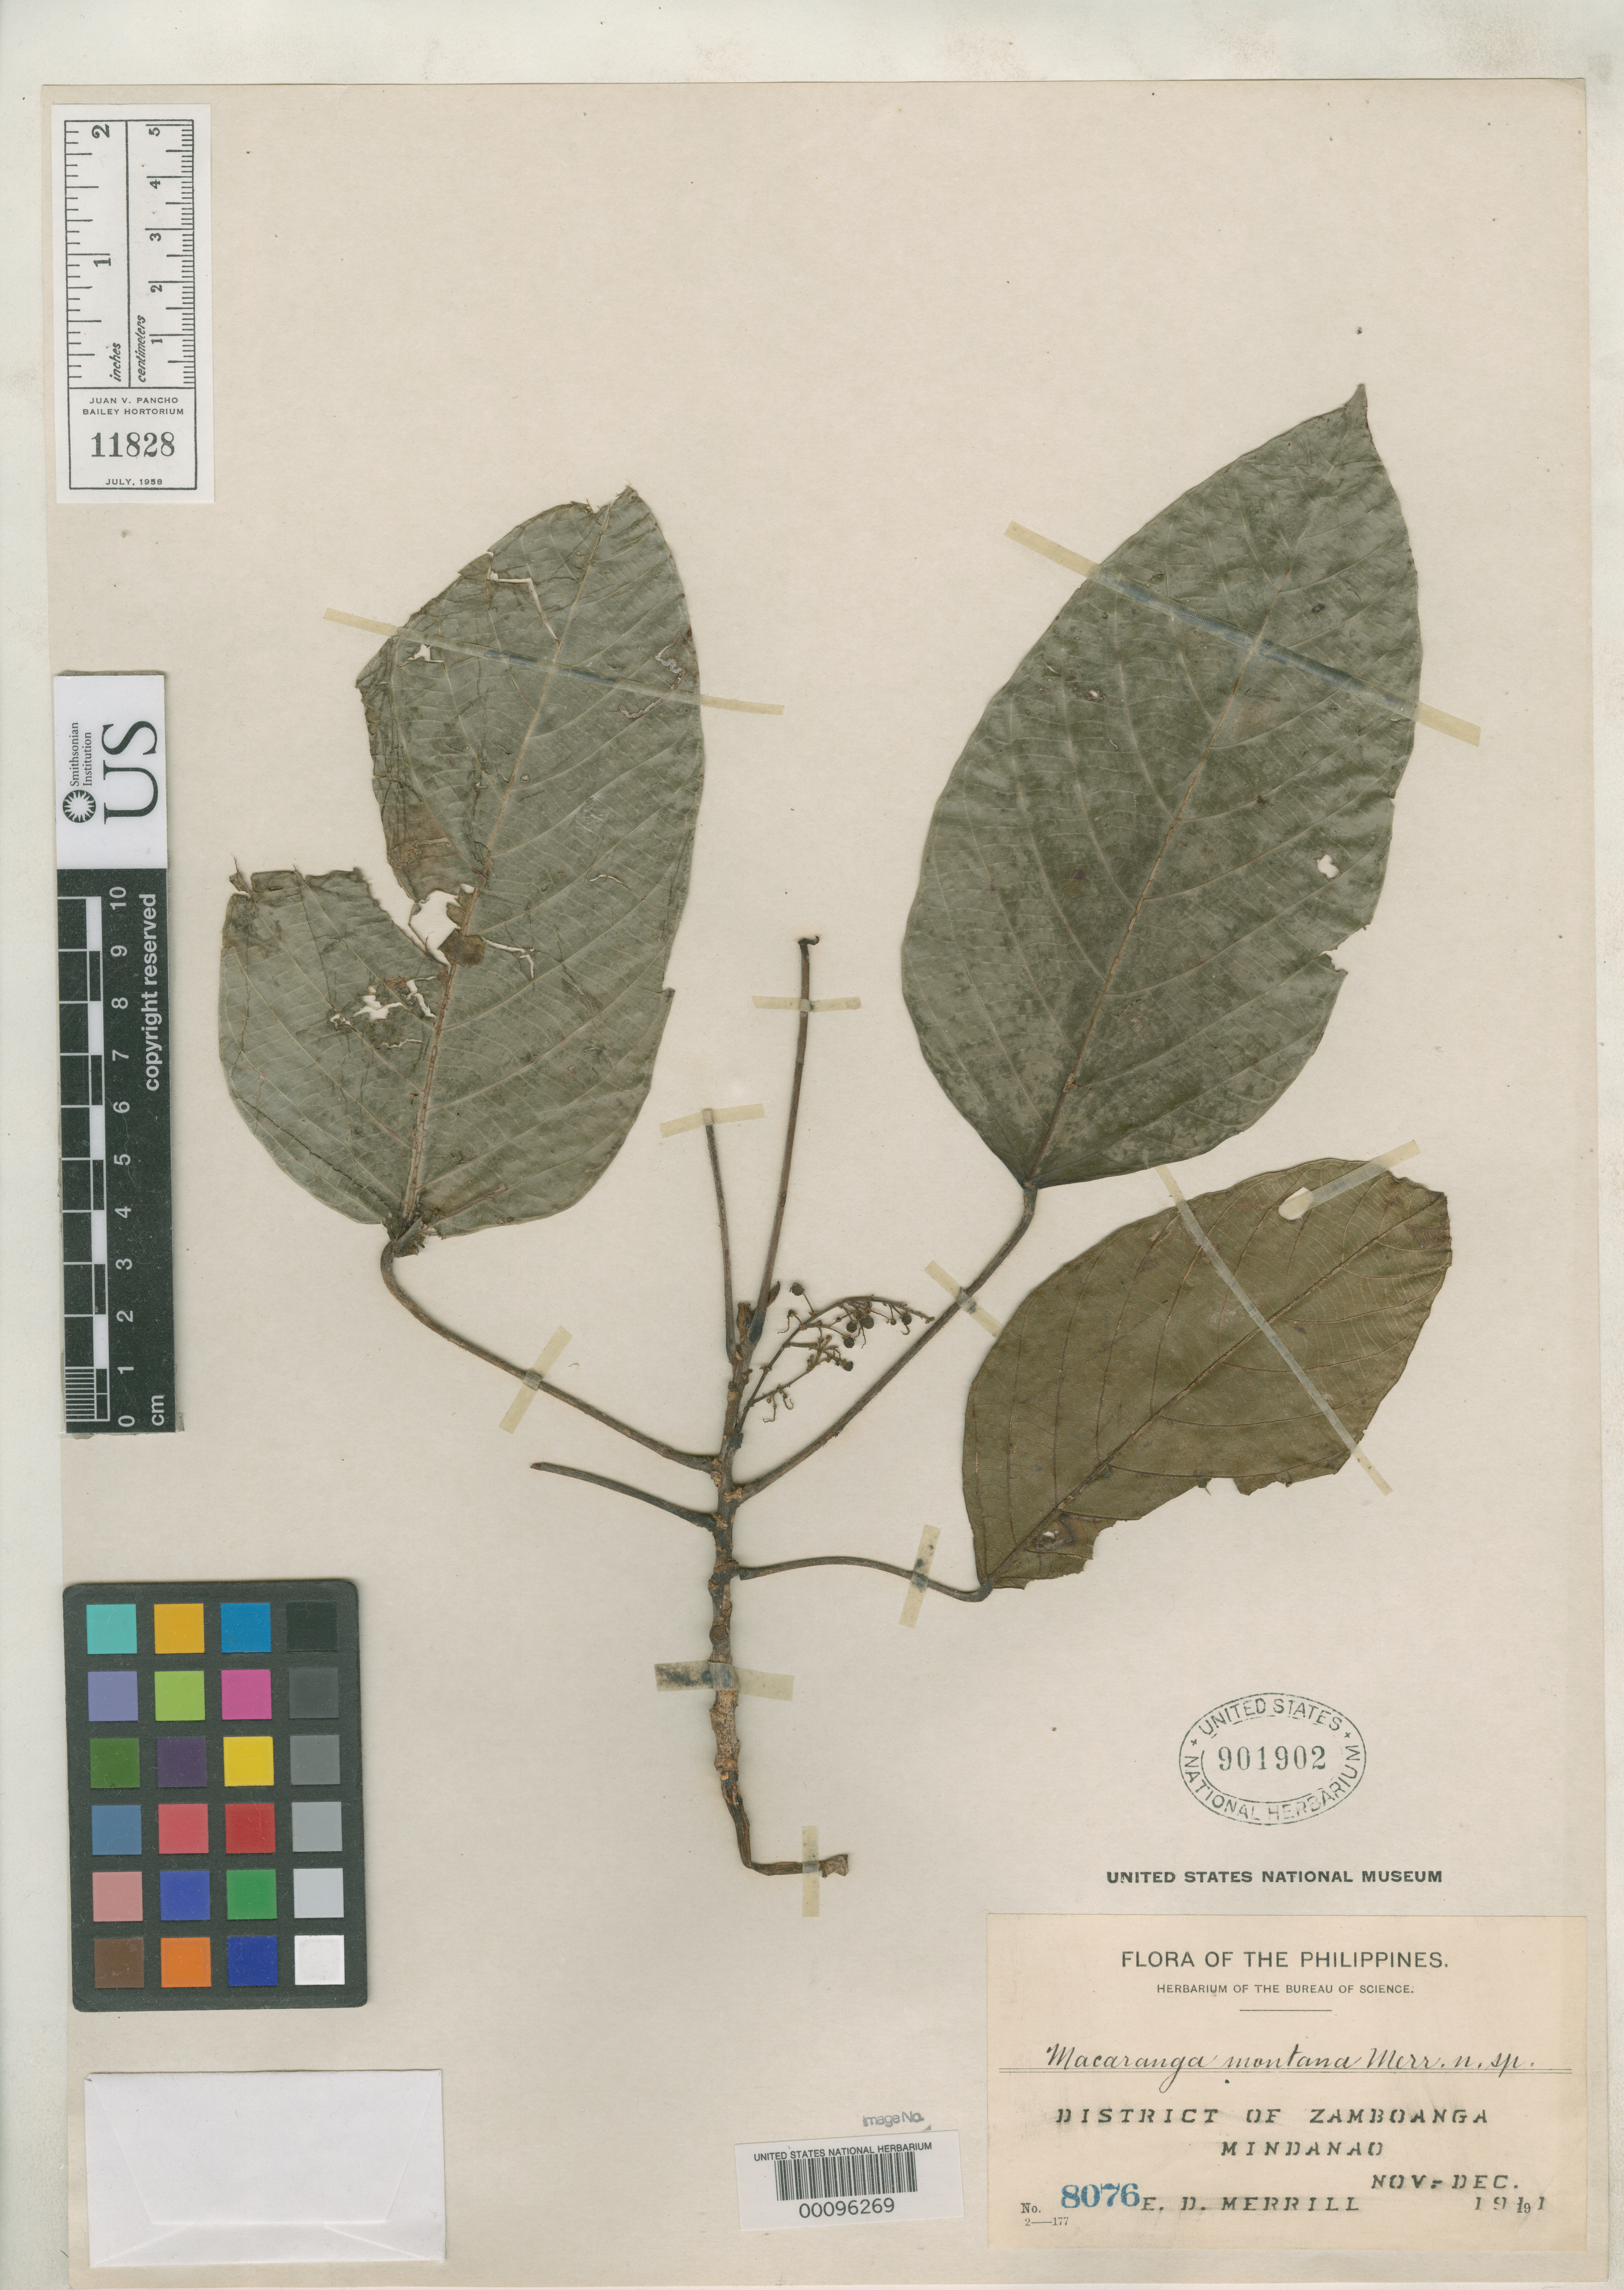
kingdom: Plantae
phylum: Tracheophyta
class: Magnoliopsida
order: Malpighiales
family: Euphorbiaceae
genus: Macaranga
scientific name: Macaranga montana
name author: Merr.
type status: Isotype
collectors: E. D. Merrill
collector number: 8076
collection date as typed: Nov 1911 to -- Dec 1911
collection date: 1911-11/1911-12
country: Philippines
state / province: Zamboanga Peninsula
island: Mindanao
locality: Sax River Mountains, back of San Ramon.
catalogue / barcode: US 901902